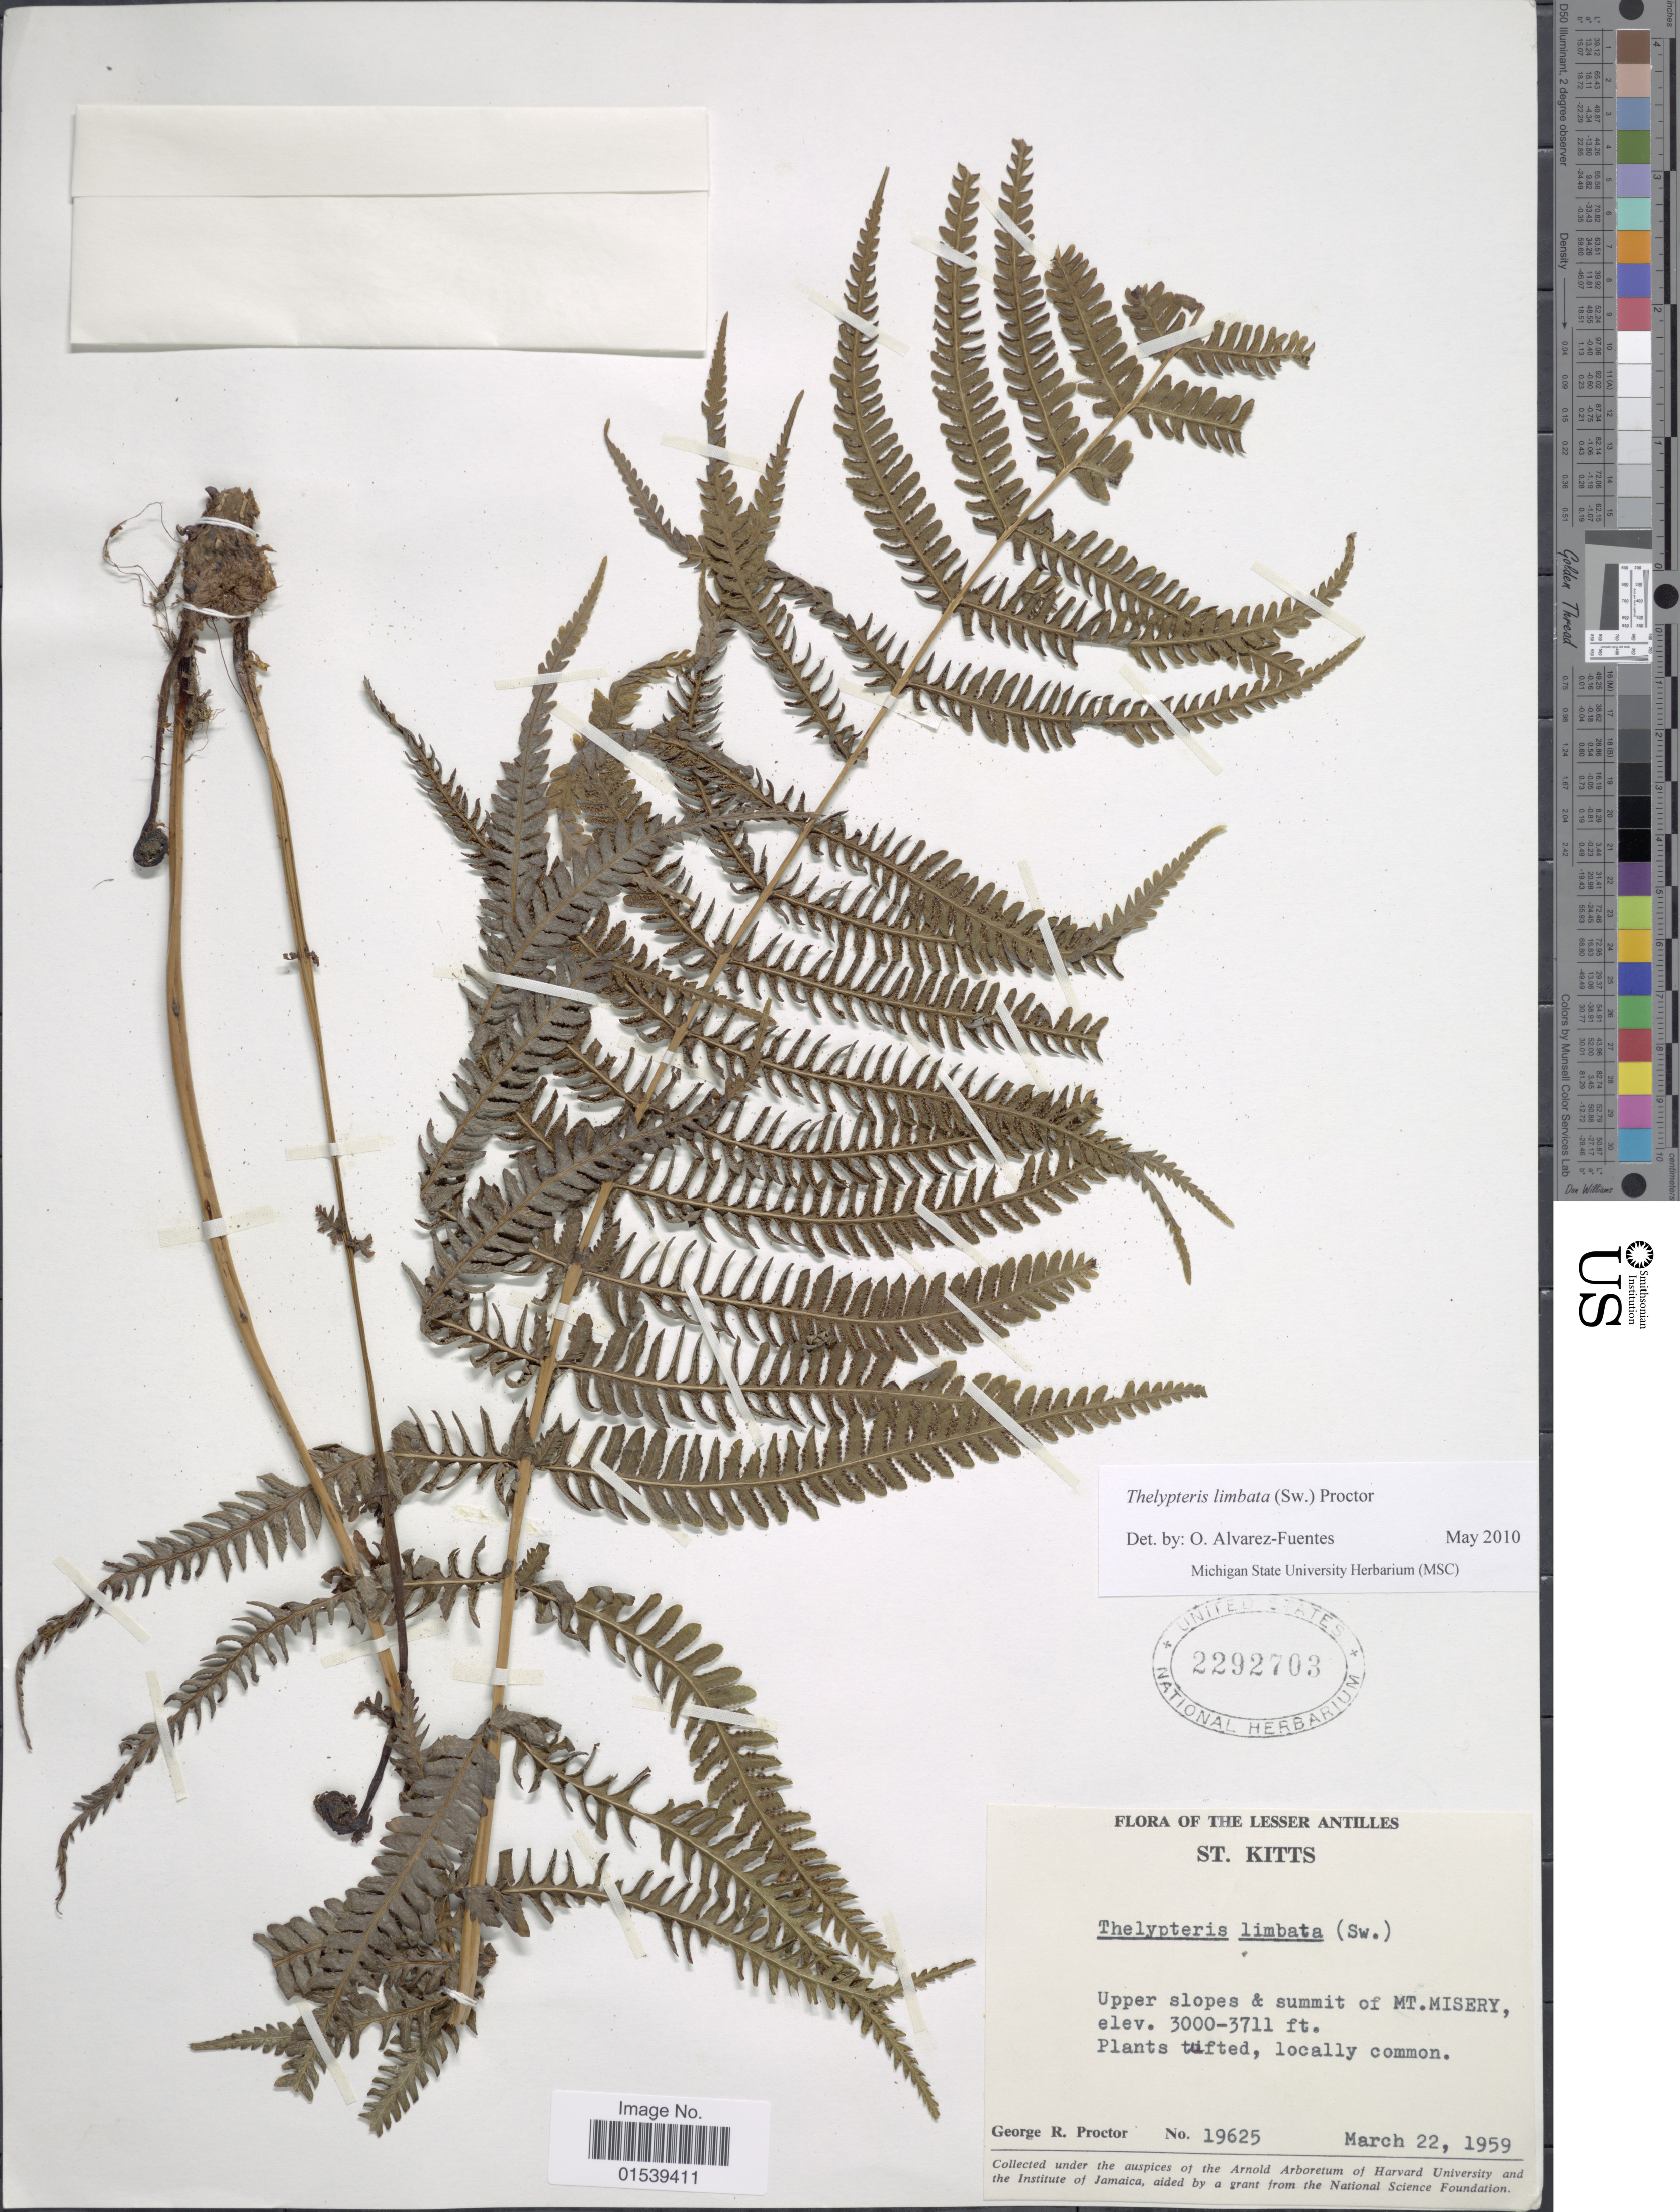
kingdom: Plantae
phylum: Tracheophyta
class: Polypodiopsida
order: Polypodiales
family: Thelypteridaceae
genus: Amauropelta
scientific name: Amauropelta limbata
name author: (Sw.) Pic. Serm.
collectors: G. R. Proctor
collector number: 19625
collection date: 1959-03-22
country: St. Christopher-Nevis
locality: Lesser Antilles, St. Kitts, upper slopes & summit of Mt. Misery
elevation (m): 914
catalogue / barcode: US 2292703